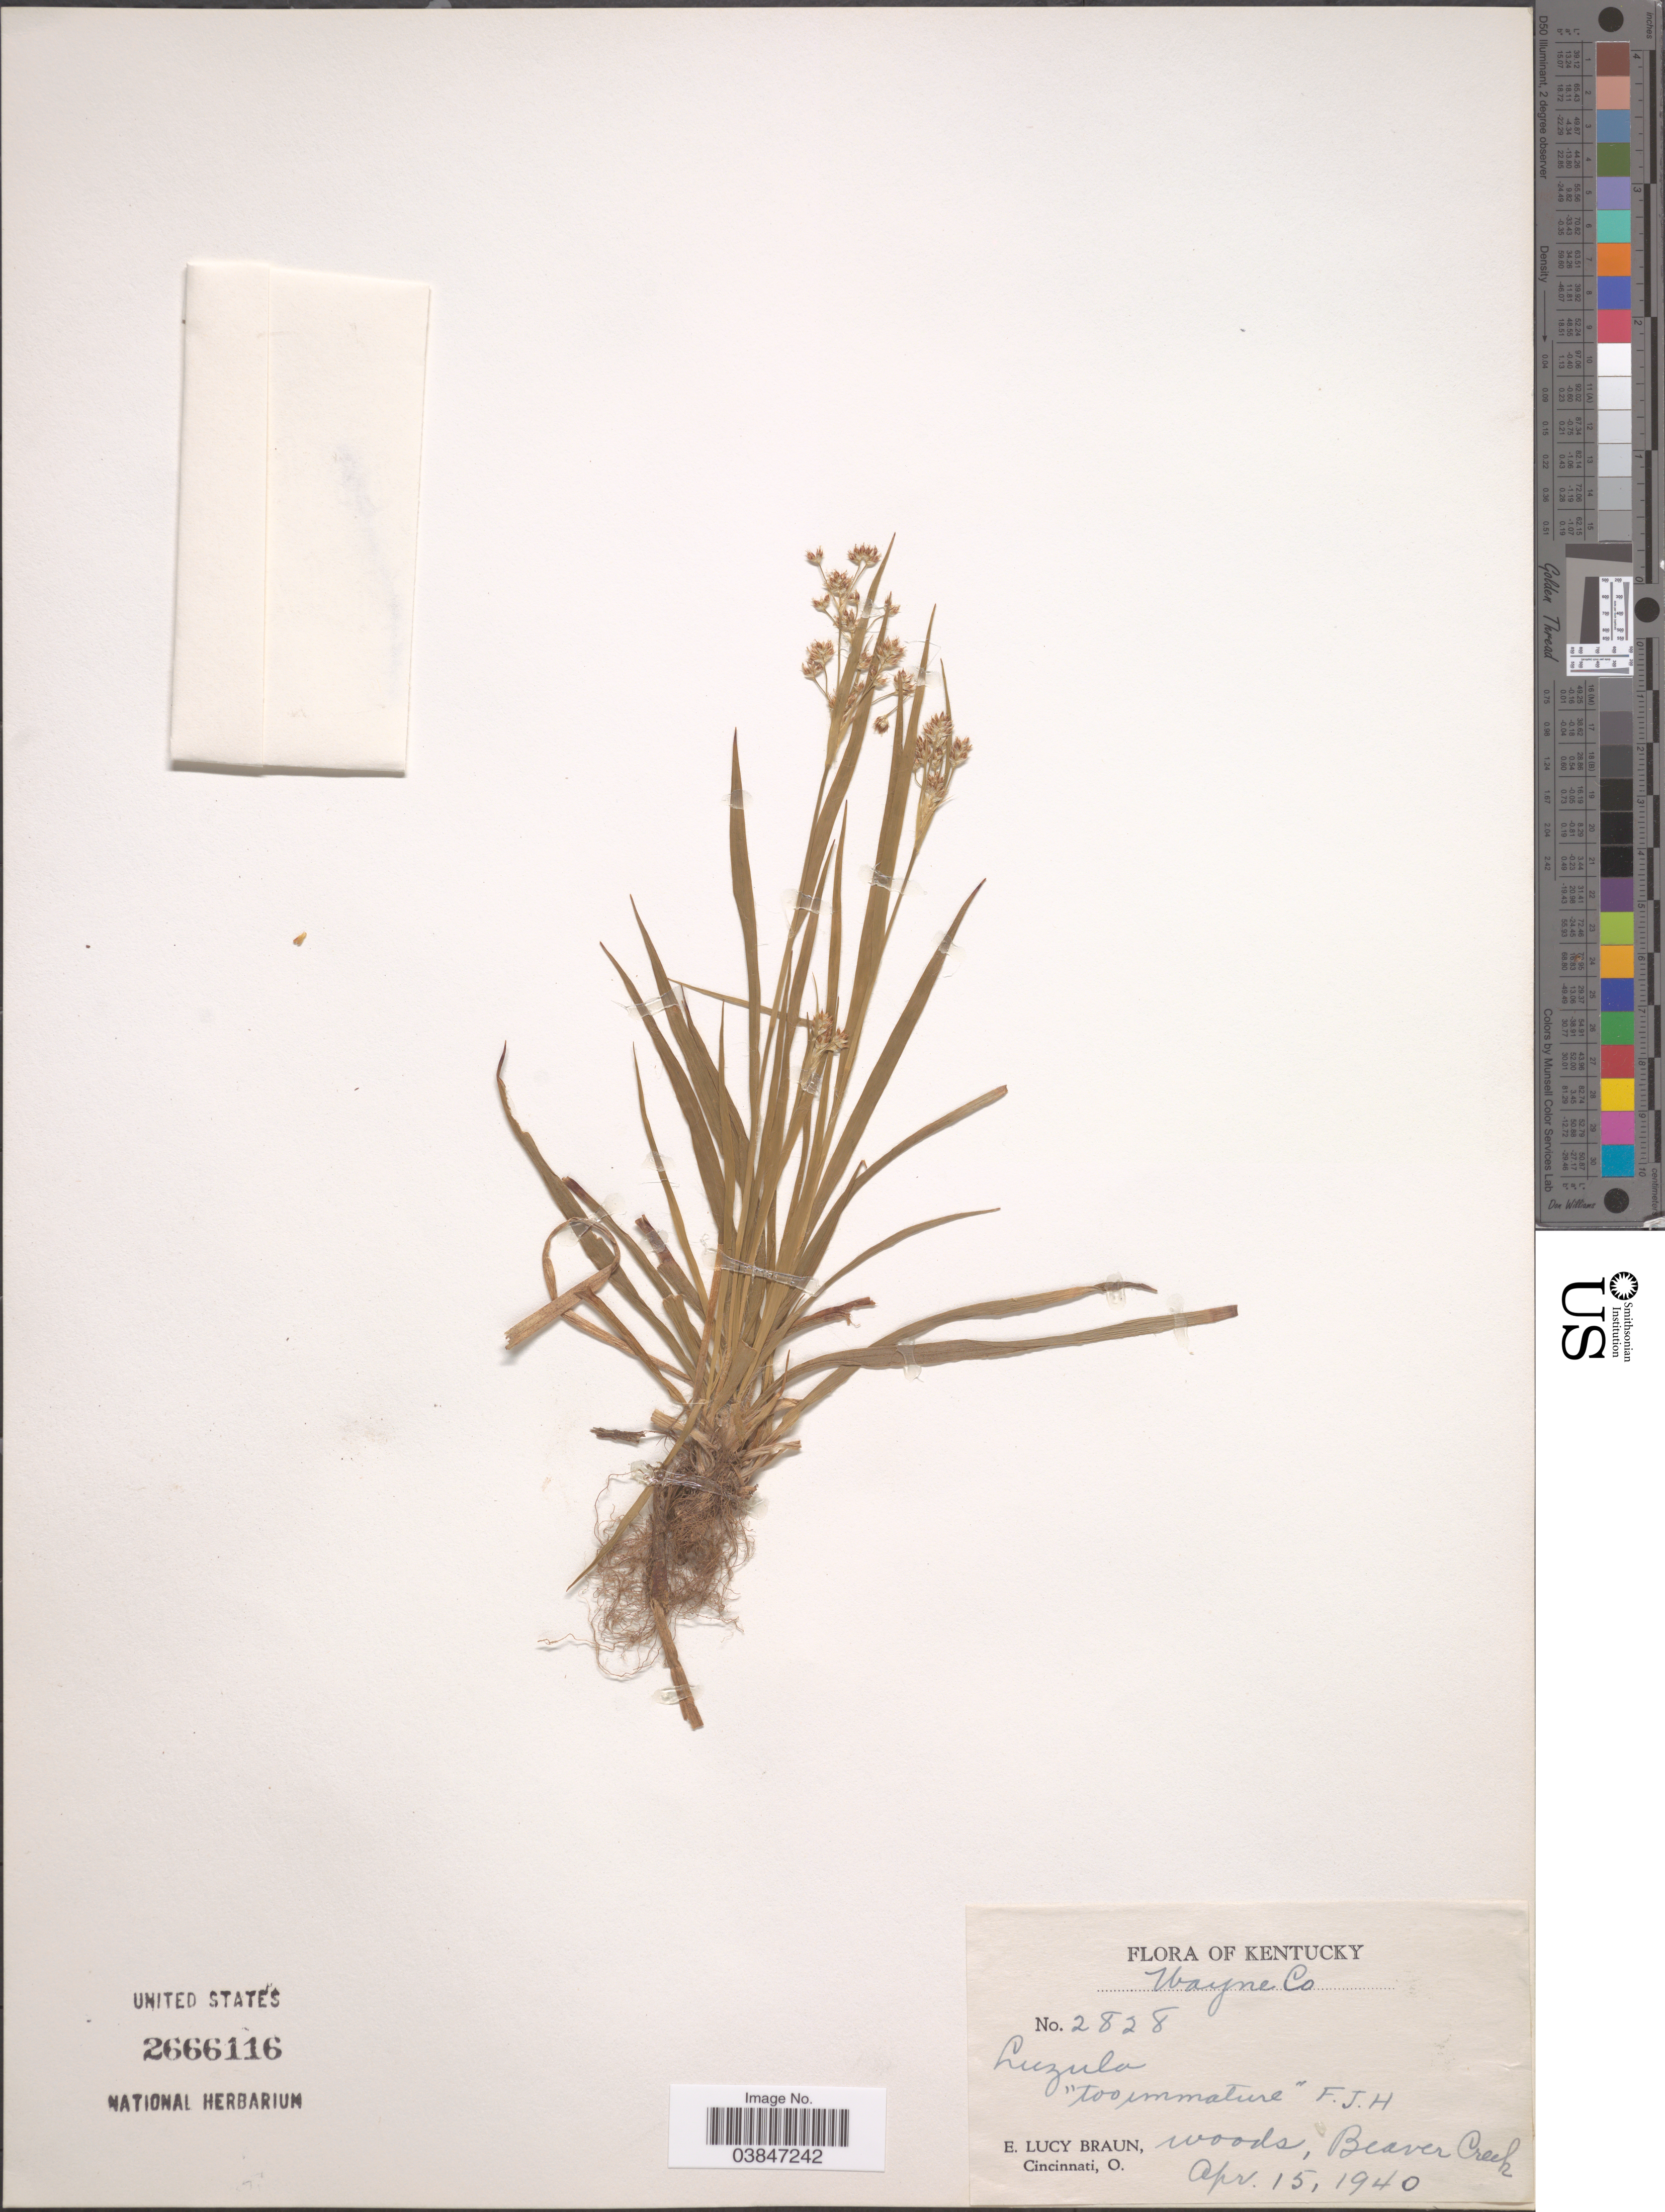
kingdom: Plantae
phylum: Tracheophyta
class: Liliopsida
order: Poales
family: Juncaceae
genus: Luzula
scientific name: Luzula sp.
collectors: E. L. Braun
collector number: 2828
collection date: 1940-04-15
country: United States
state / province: Kentucky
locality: Wayne Co. Beaver Creek.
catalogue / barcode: US 2666116